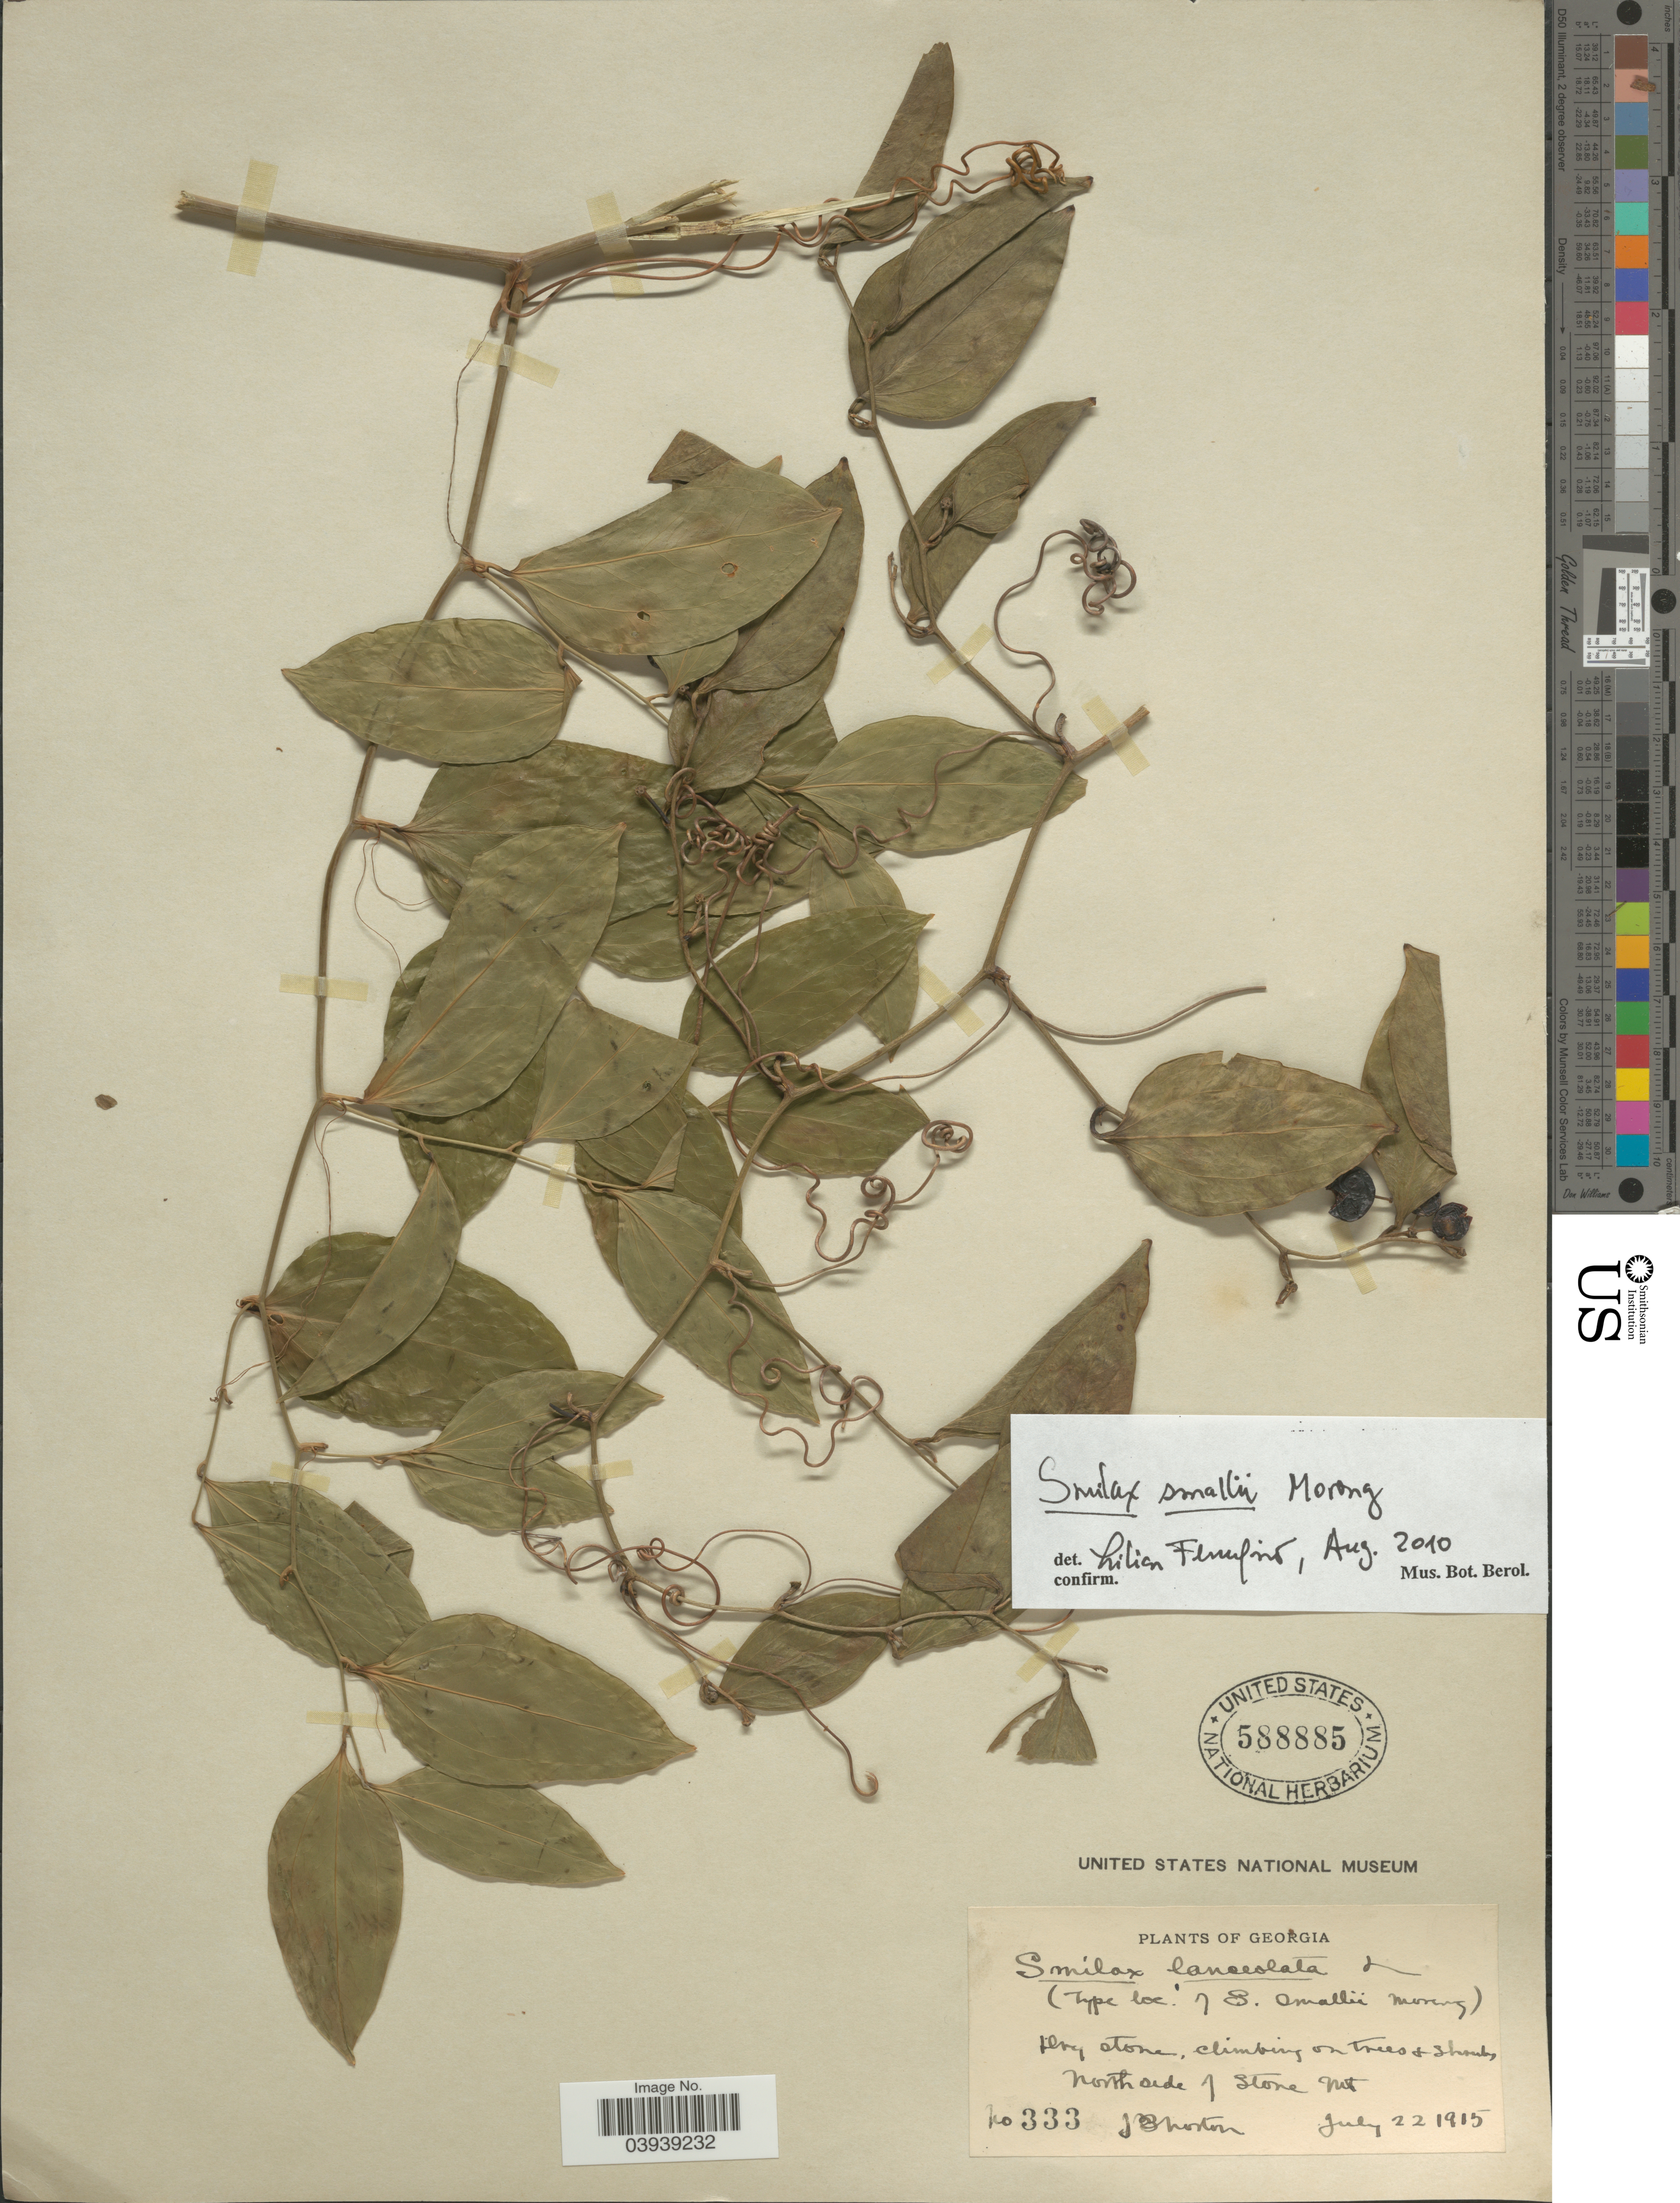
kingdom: Plantae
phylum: Tracheophyta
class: Liliopsida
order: Liliales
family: Smilacaceae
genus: Smilax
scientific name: Smilax smallii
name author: Morong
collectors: J. B. Norton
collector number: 333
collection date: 1915-07-22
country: United States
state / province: Georgia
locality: North side of Stone Mt.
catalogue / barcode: US 588885